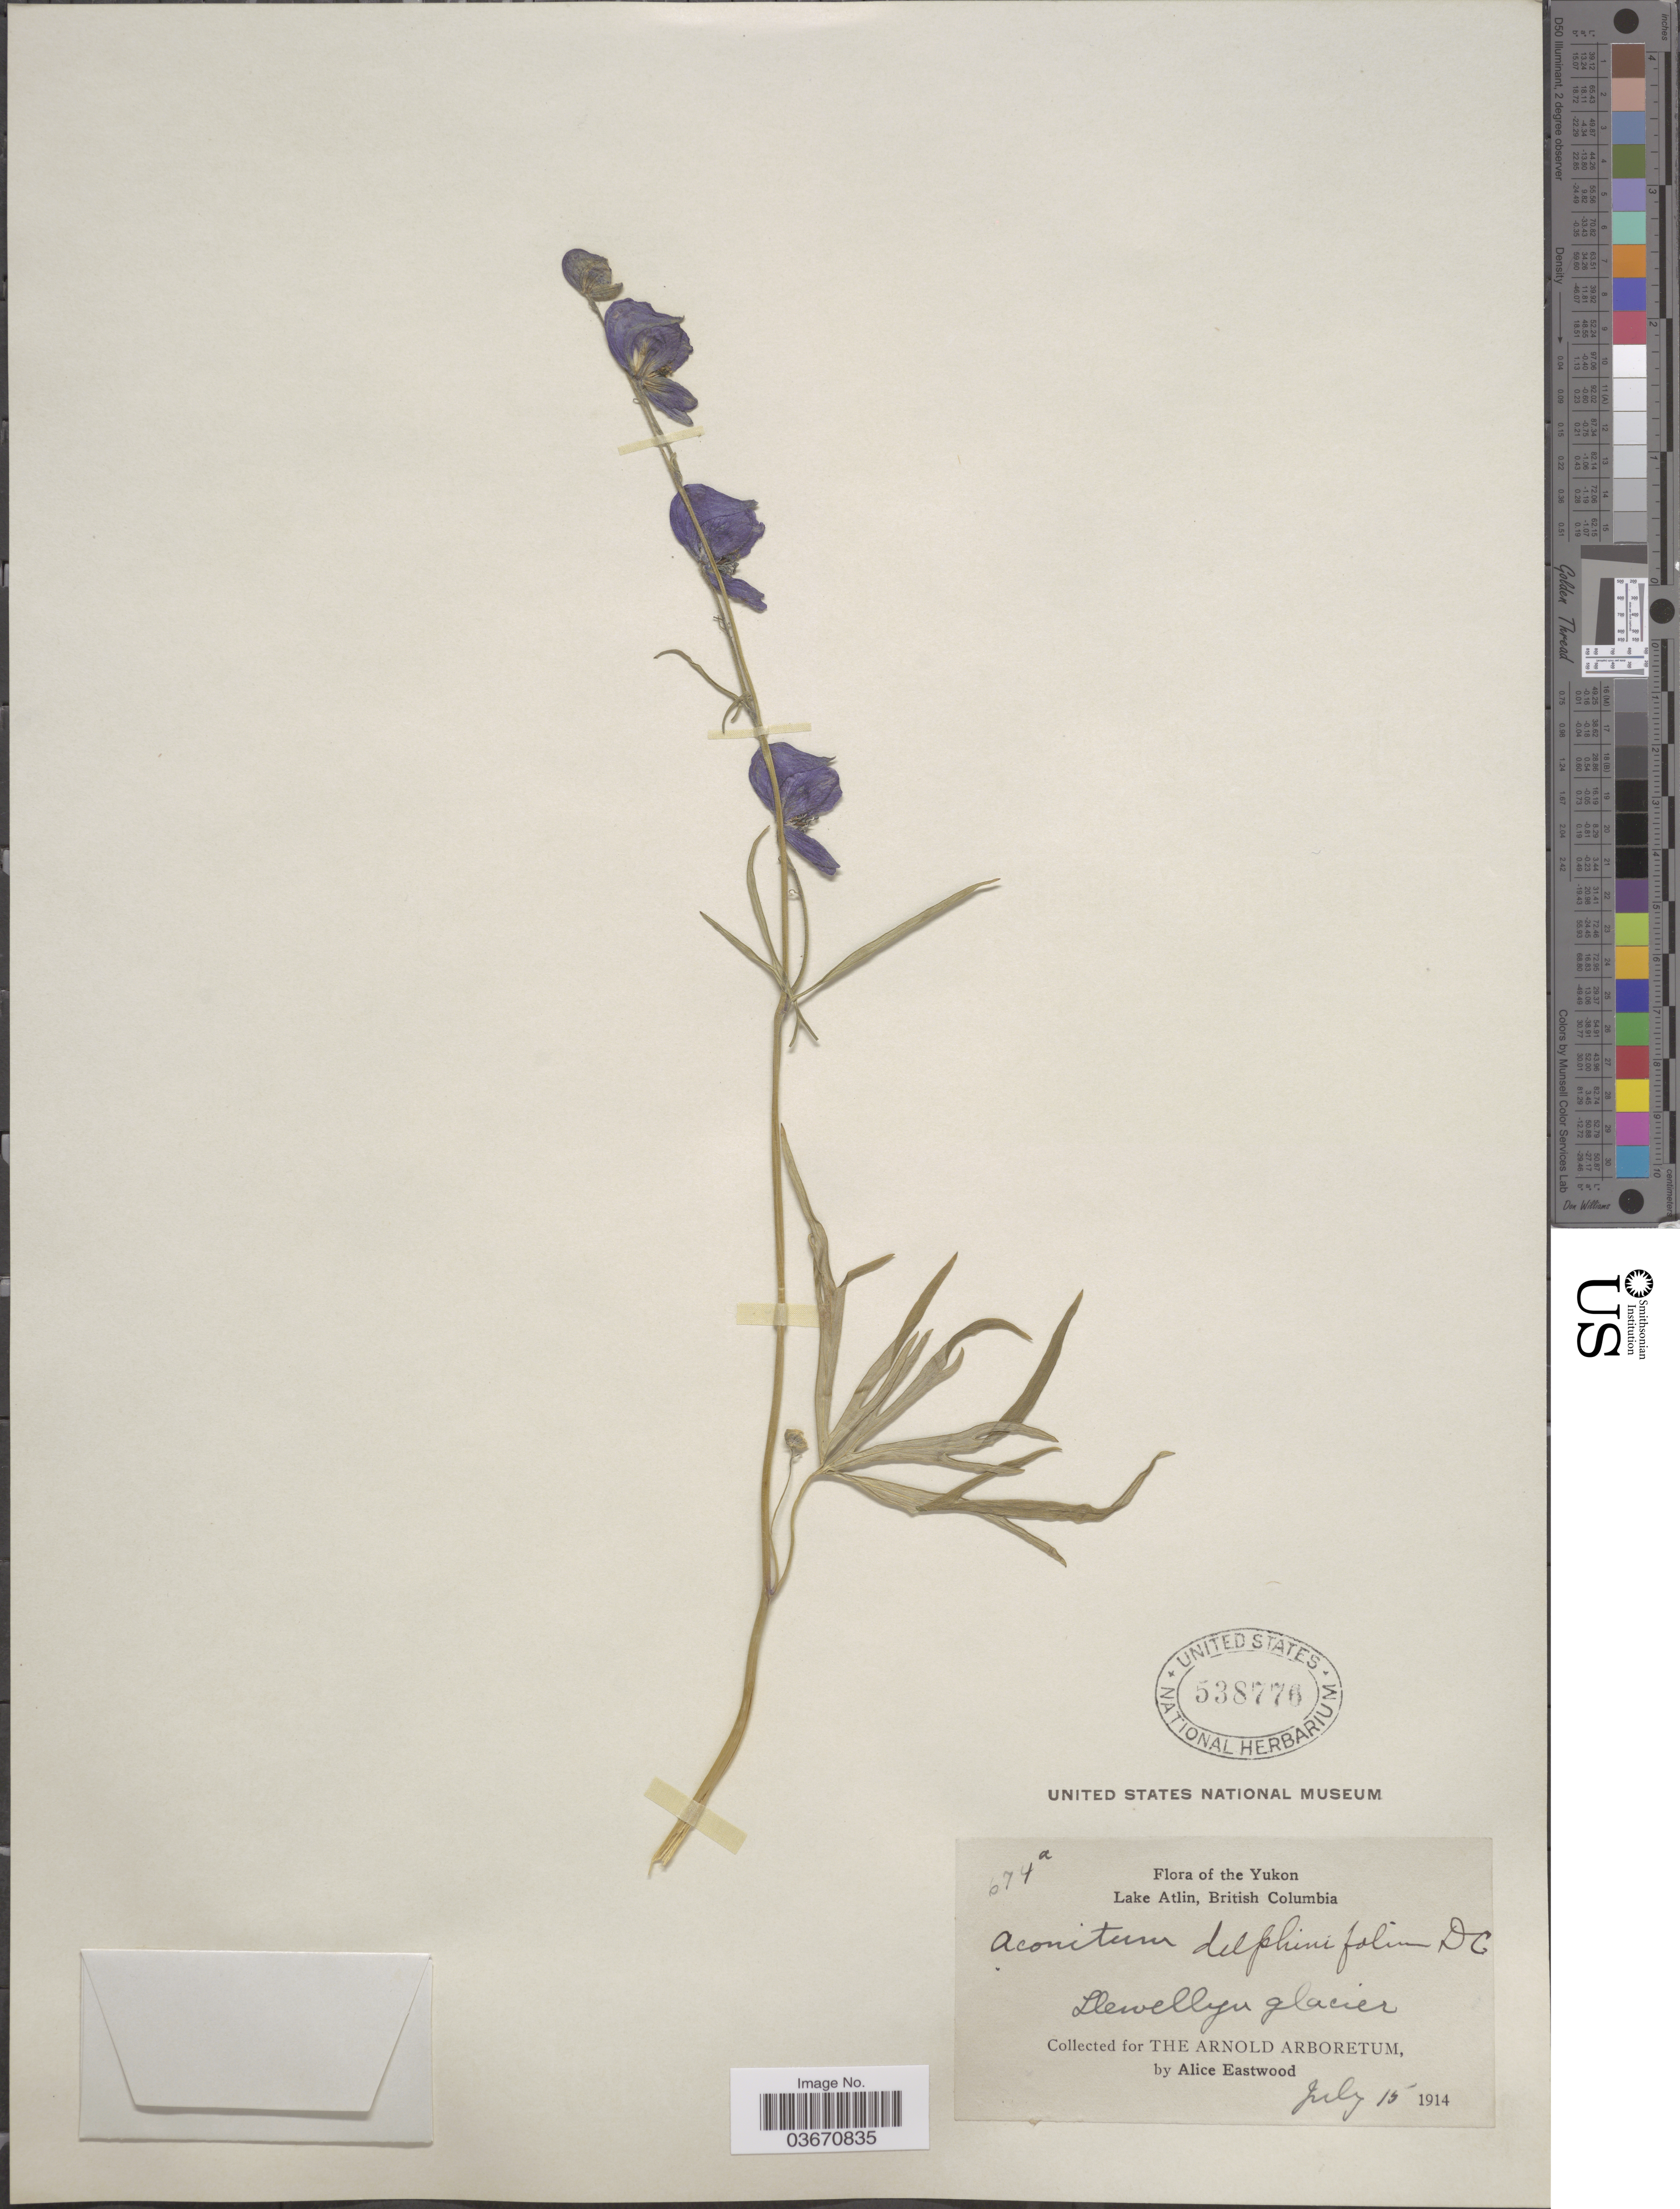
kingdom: Plantae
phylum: Tracheophyta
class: Magnoliopsida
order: Ranunculales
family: Ranunculaceae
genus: Aconitum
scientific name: Aconitum delphinifolium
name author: DC.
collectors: A. Eastwood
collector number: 674a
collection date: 1914-07-15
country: Canada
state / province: British Columbia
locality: The Yukon. Lake Atlin. Llewellyn glacier.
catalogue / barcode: US 538776